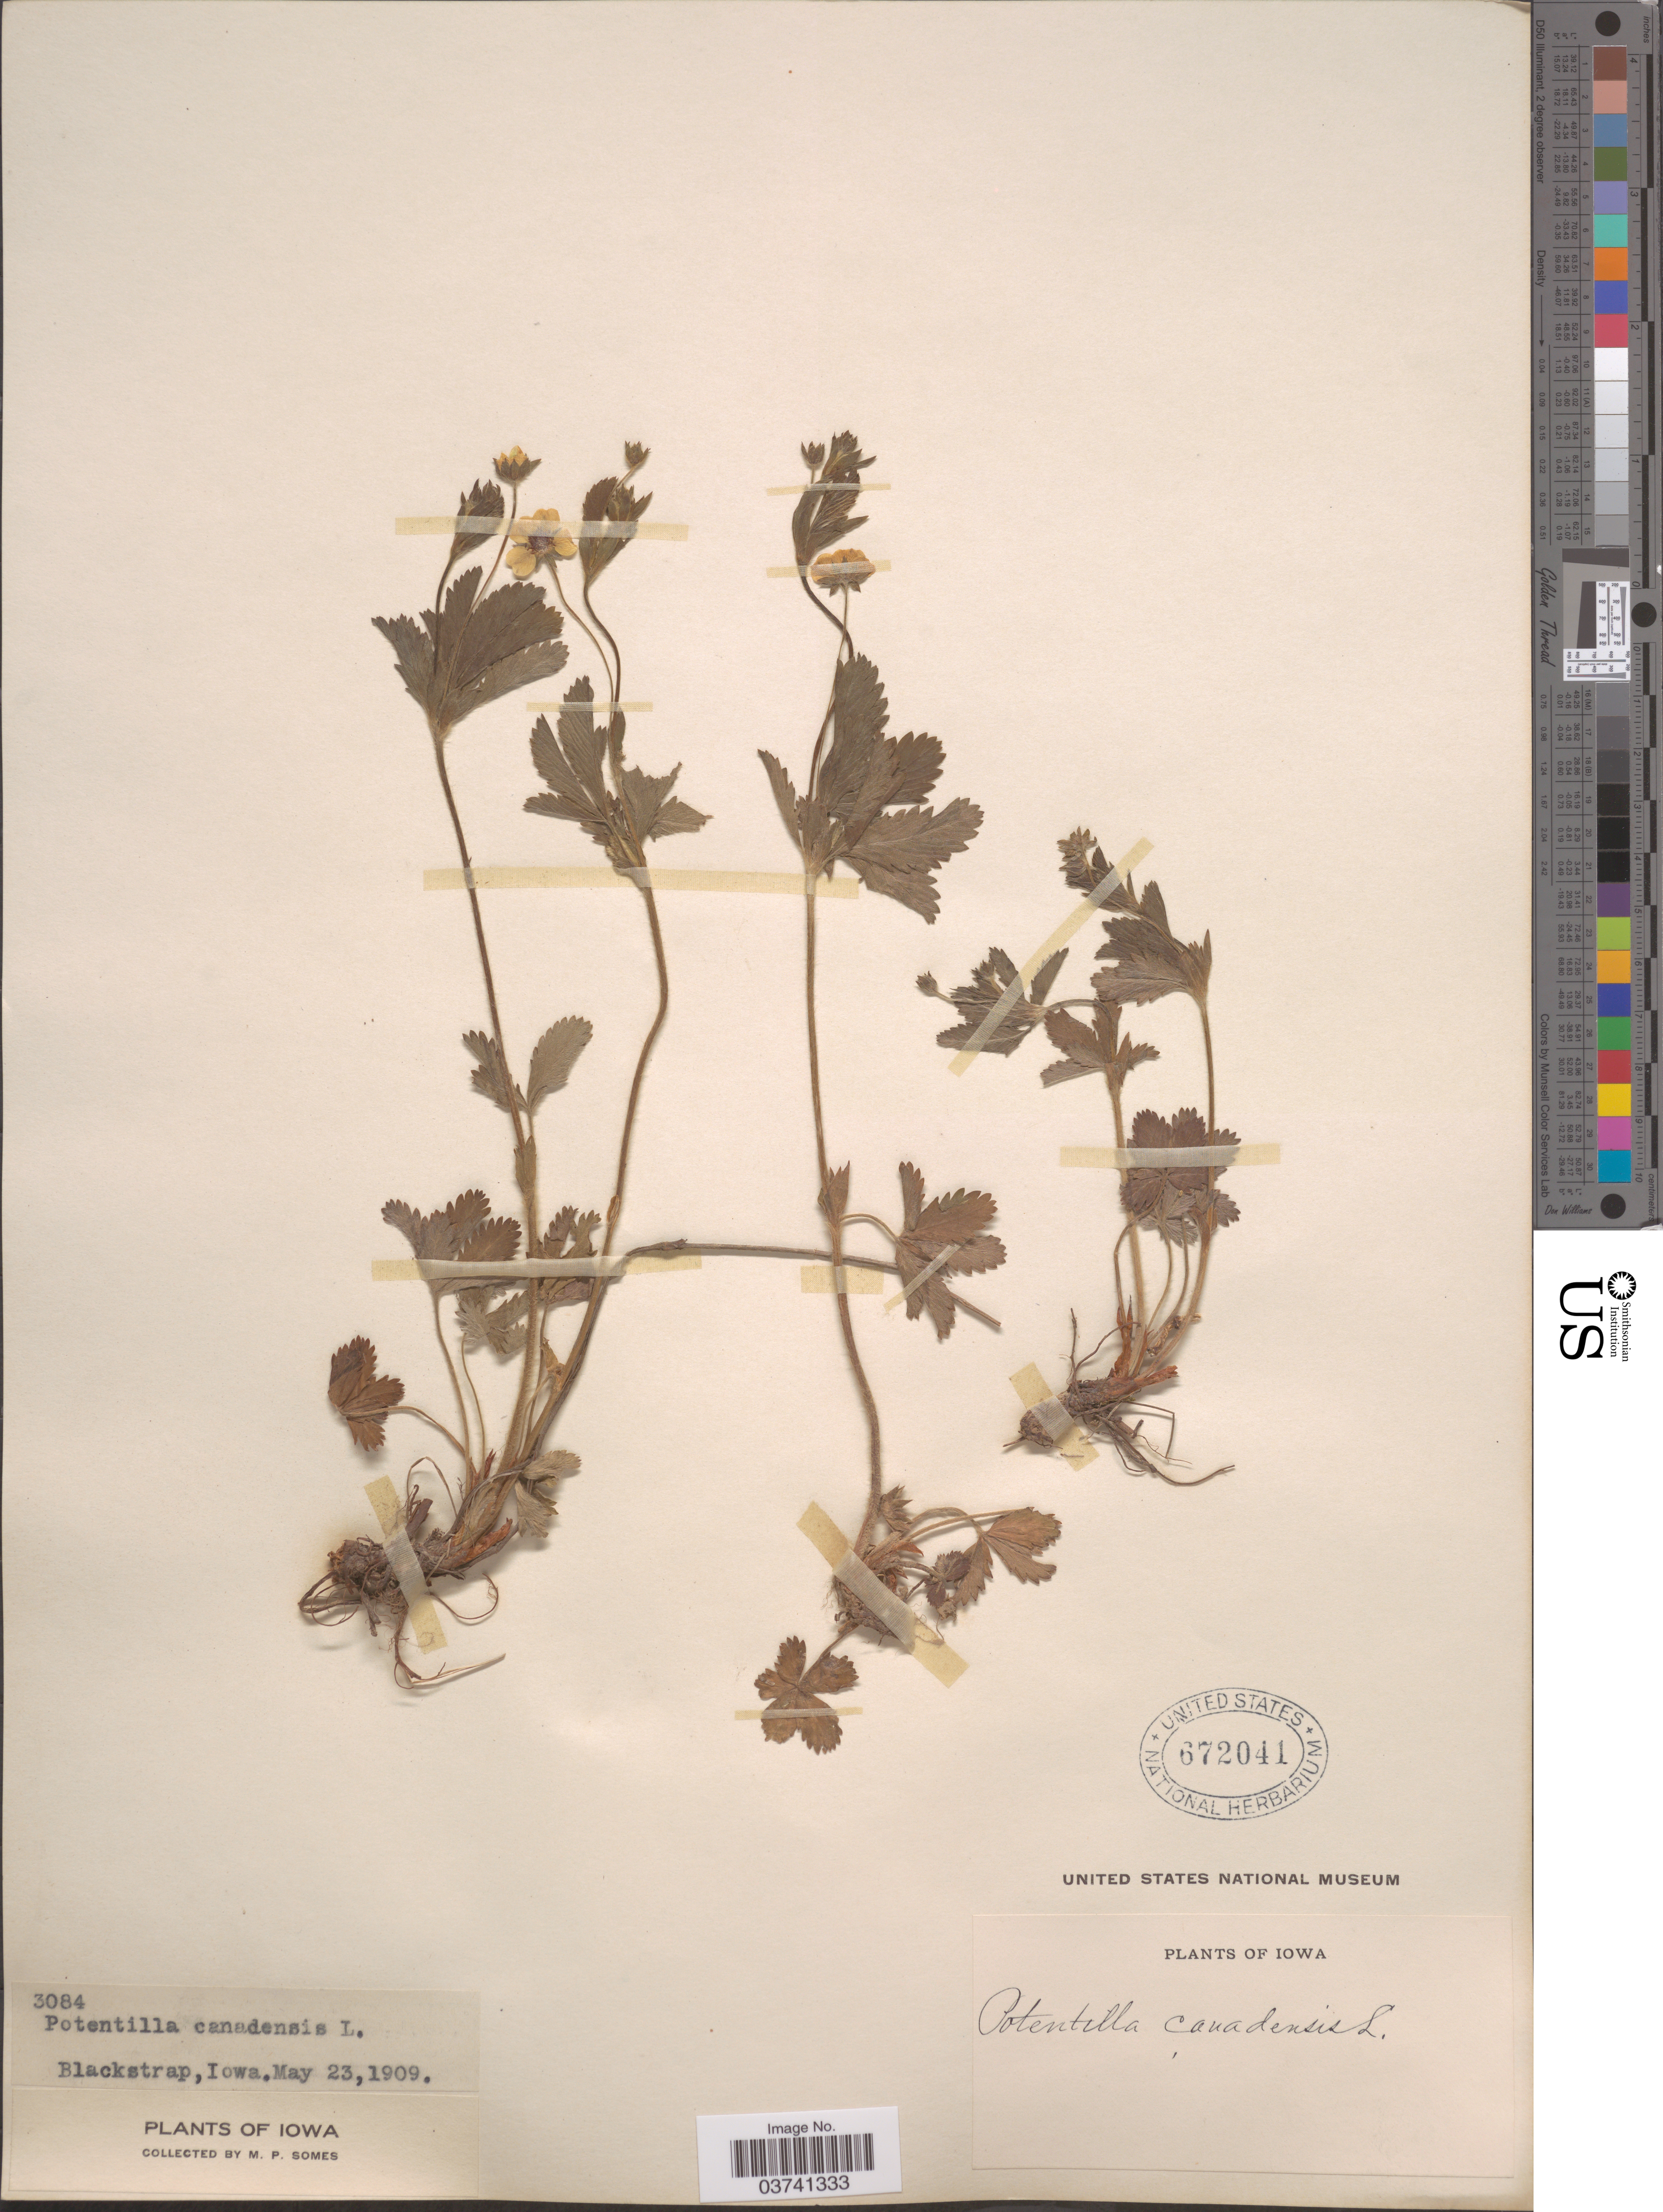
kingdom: Plantae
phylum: Tracheophyta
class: Magnoliopsida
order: Rosales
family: Rosaceae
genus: Potentilla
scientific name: Potentilla simplex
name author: Michx.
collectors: M. Somes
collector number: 3084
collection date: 1909-05-23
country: United States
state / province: Iowa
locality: Blackstrap.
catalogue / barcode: US 672041